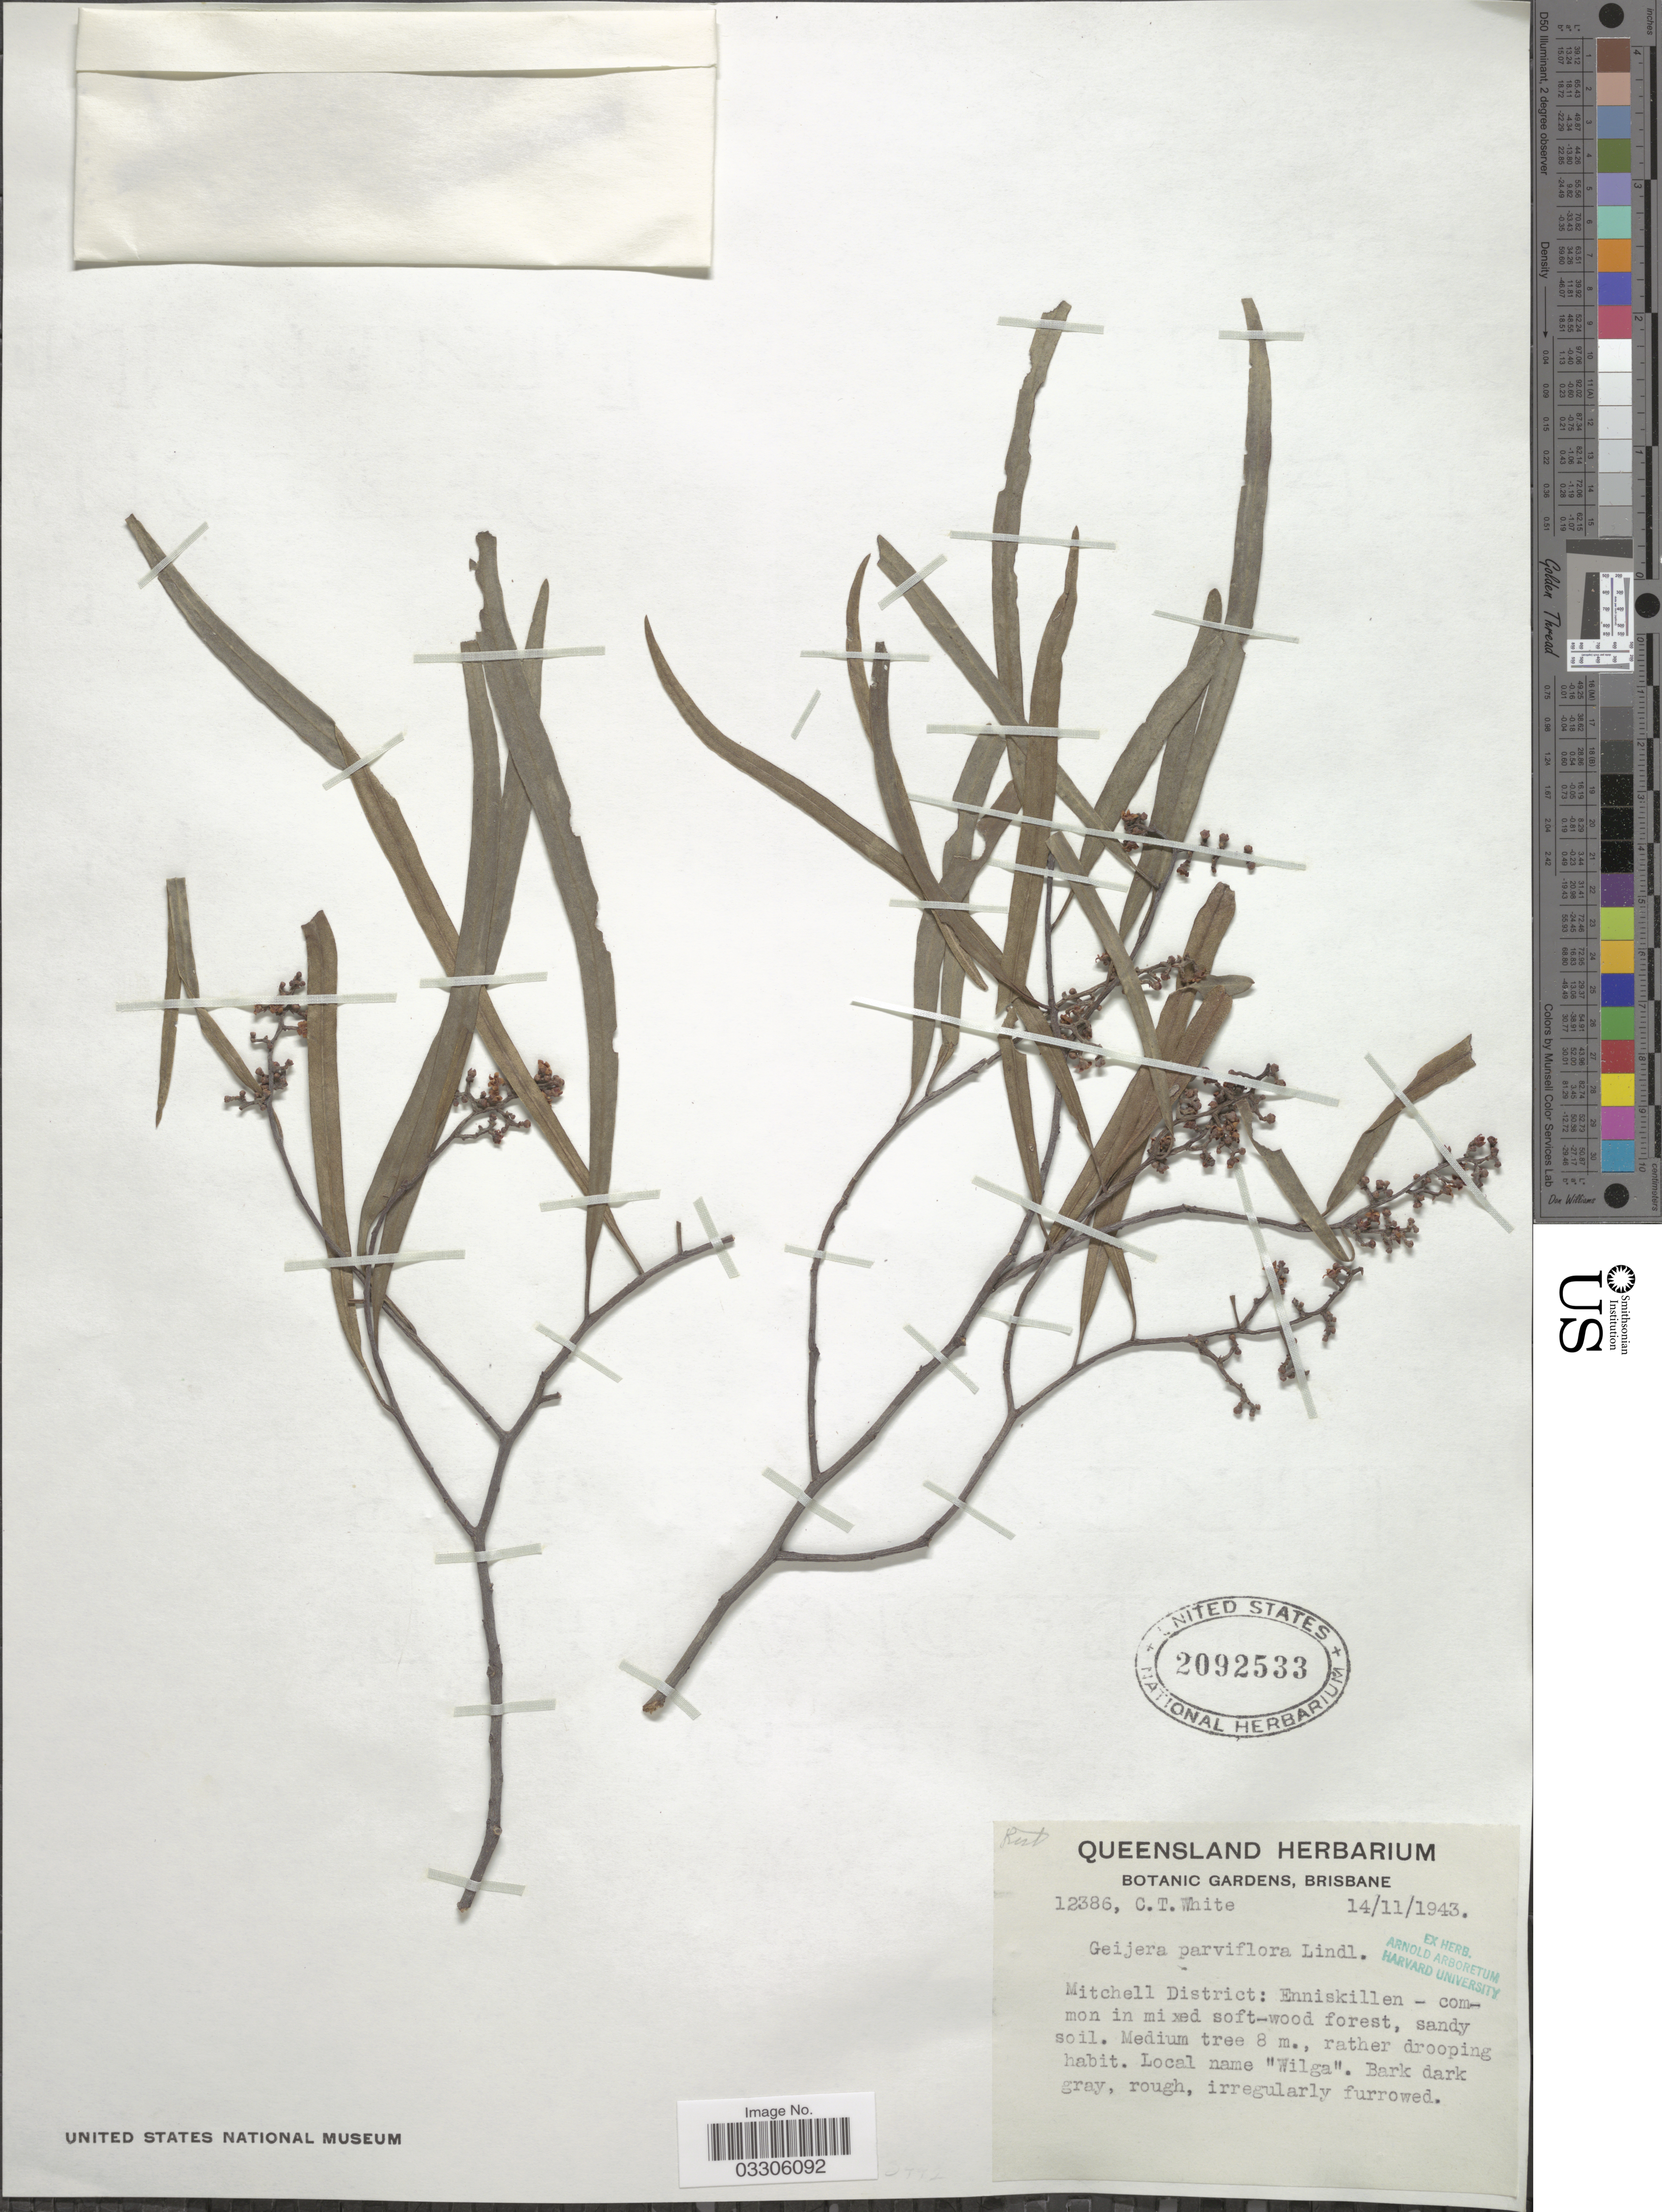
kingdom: Plantae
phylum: Tracheophyta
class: Magnoliopsida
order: Sapindales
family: Rutaceae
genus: Geijera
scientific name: Geijera parviflora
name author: Lindl.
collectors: C. T. White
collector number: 12386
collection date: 1943-11-14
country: Australia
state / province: Queensland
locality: Mitchell District: Enniskillen.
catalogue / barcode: US 2092533